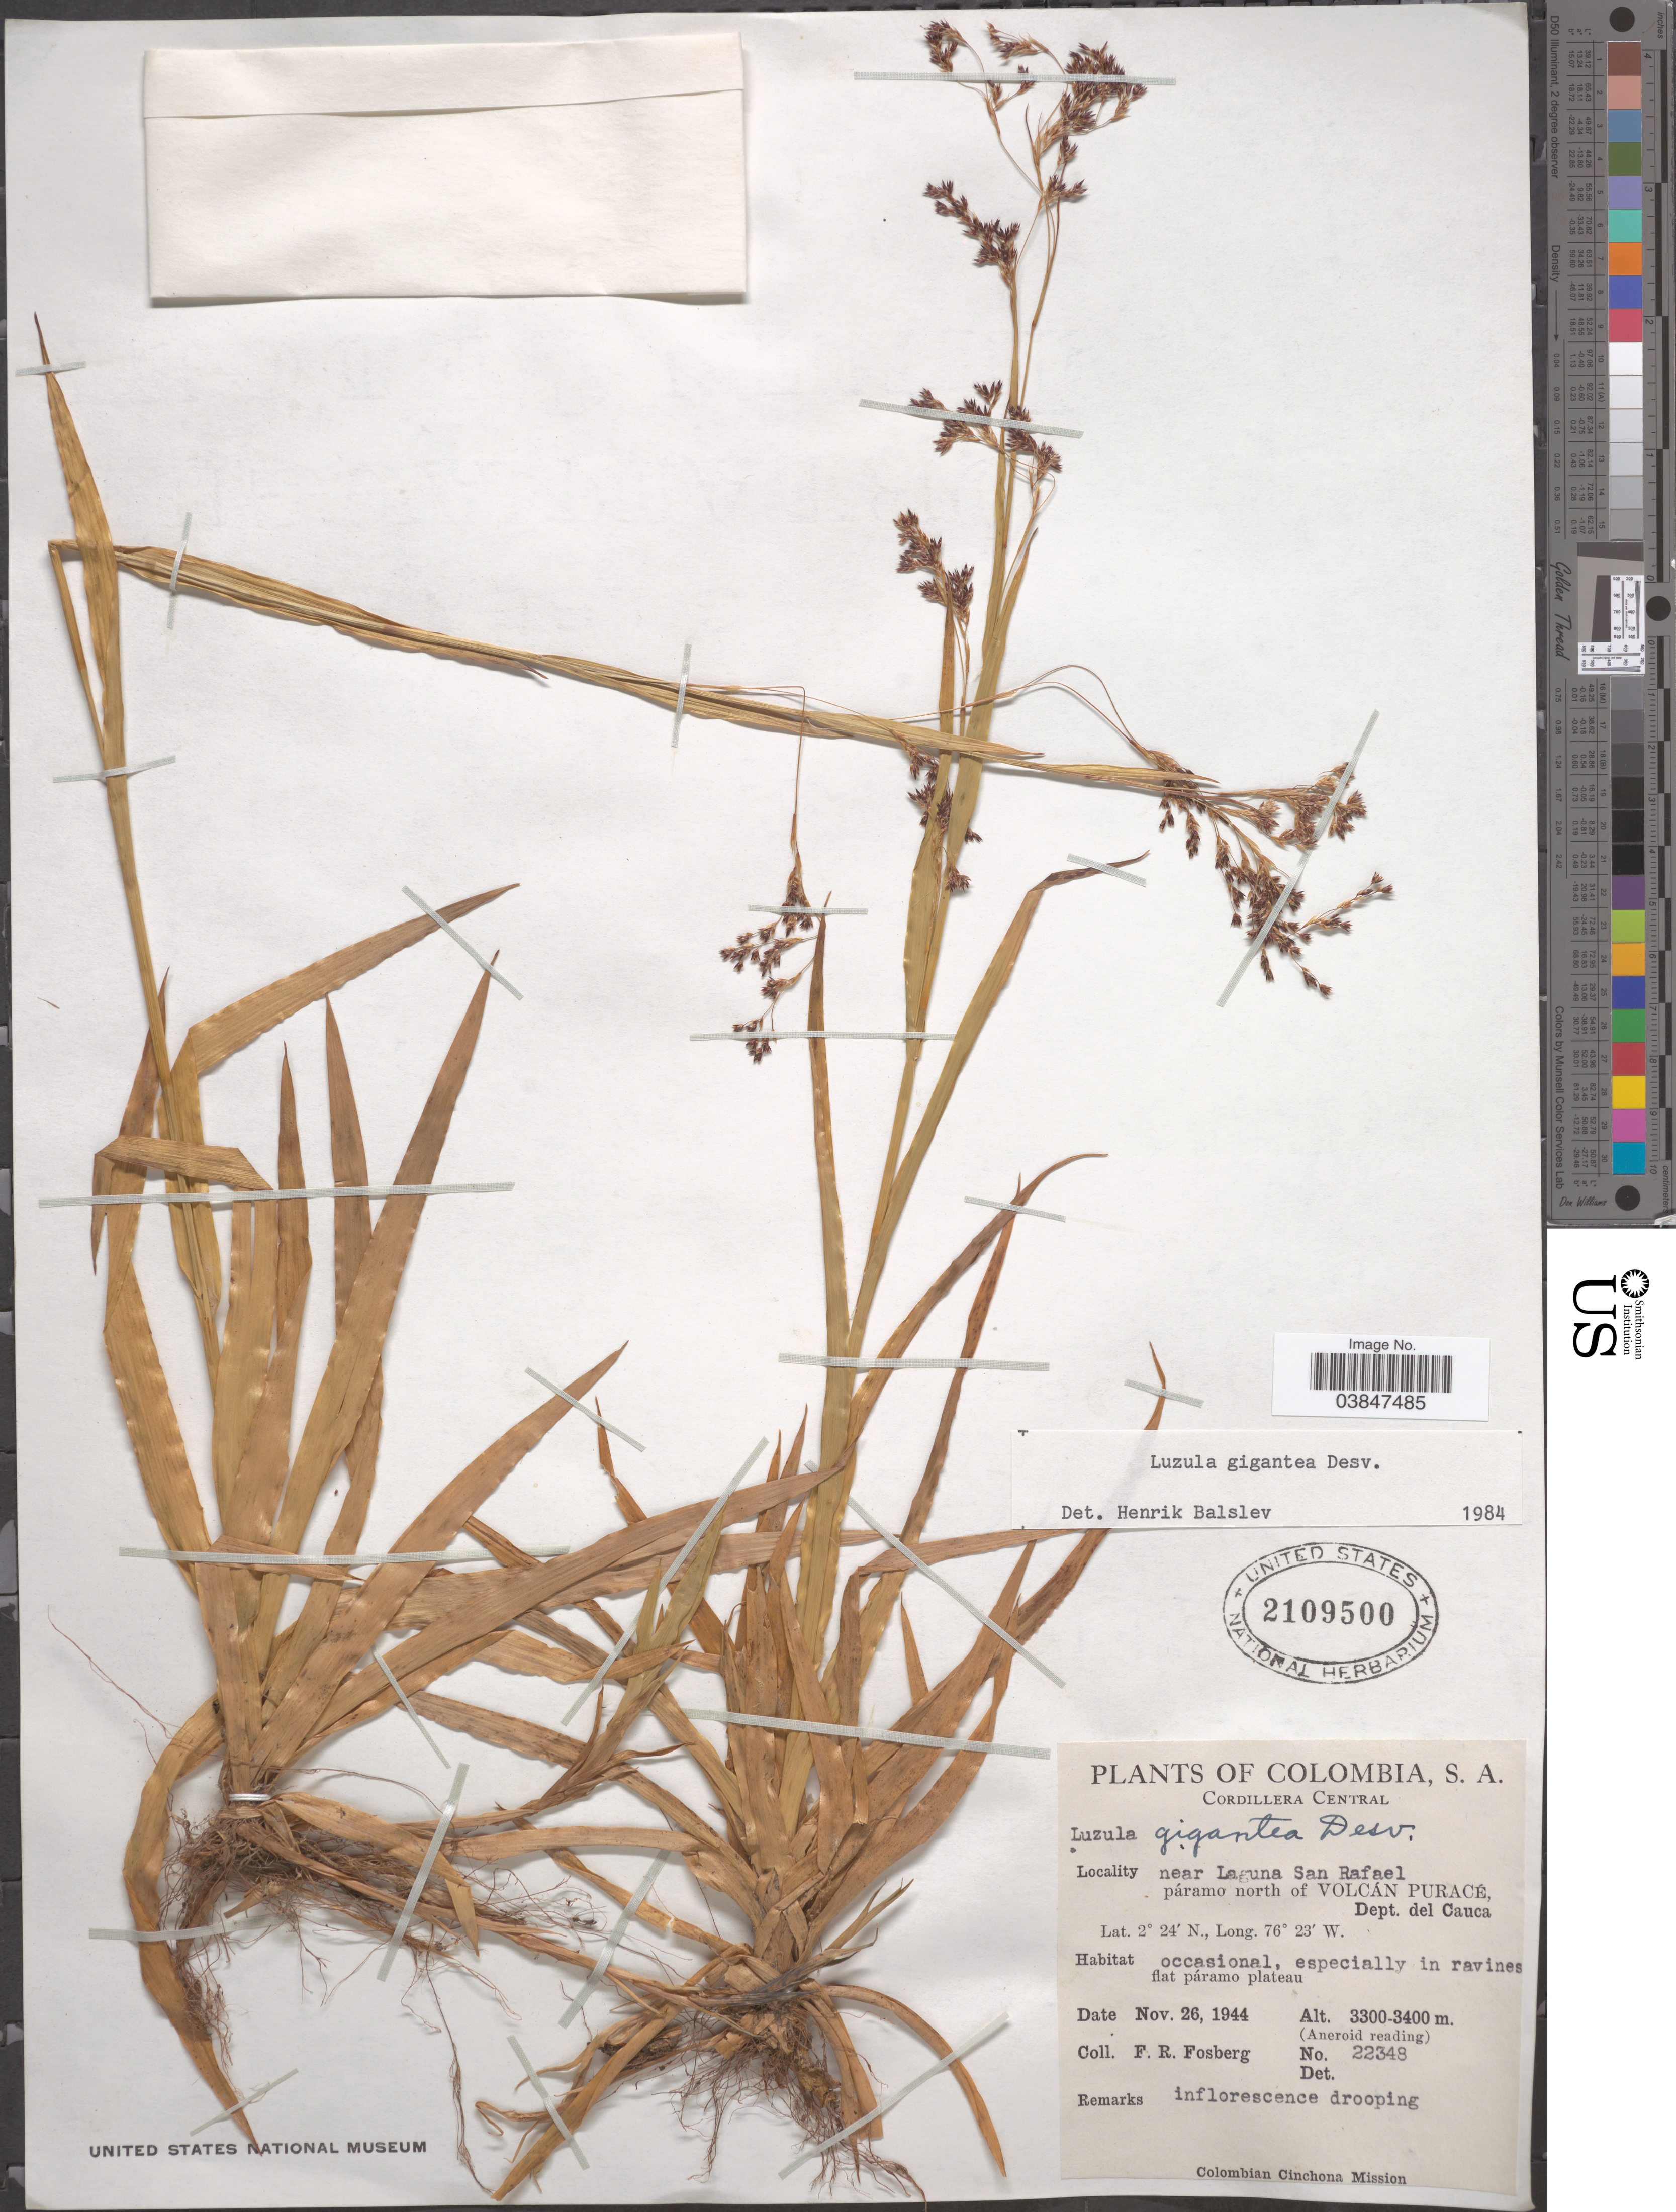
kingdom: Plantae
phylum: Tracheophyta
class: Liliopsida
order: Poales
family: Juncaceae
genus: Luzula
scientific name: Luzula gigantea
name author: Desv.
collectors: F. R. Fosberg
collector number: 22348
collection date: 1944-11-26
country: Colombia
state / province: Cauca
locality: Cordillera Central. Near Laguna San Rafael. páramo north of Volcán Puracé, Dept. del Cauca. Flat páramo plateau.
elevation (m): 3300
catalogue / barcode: US 2109500